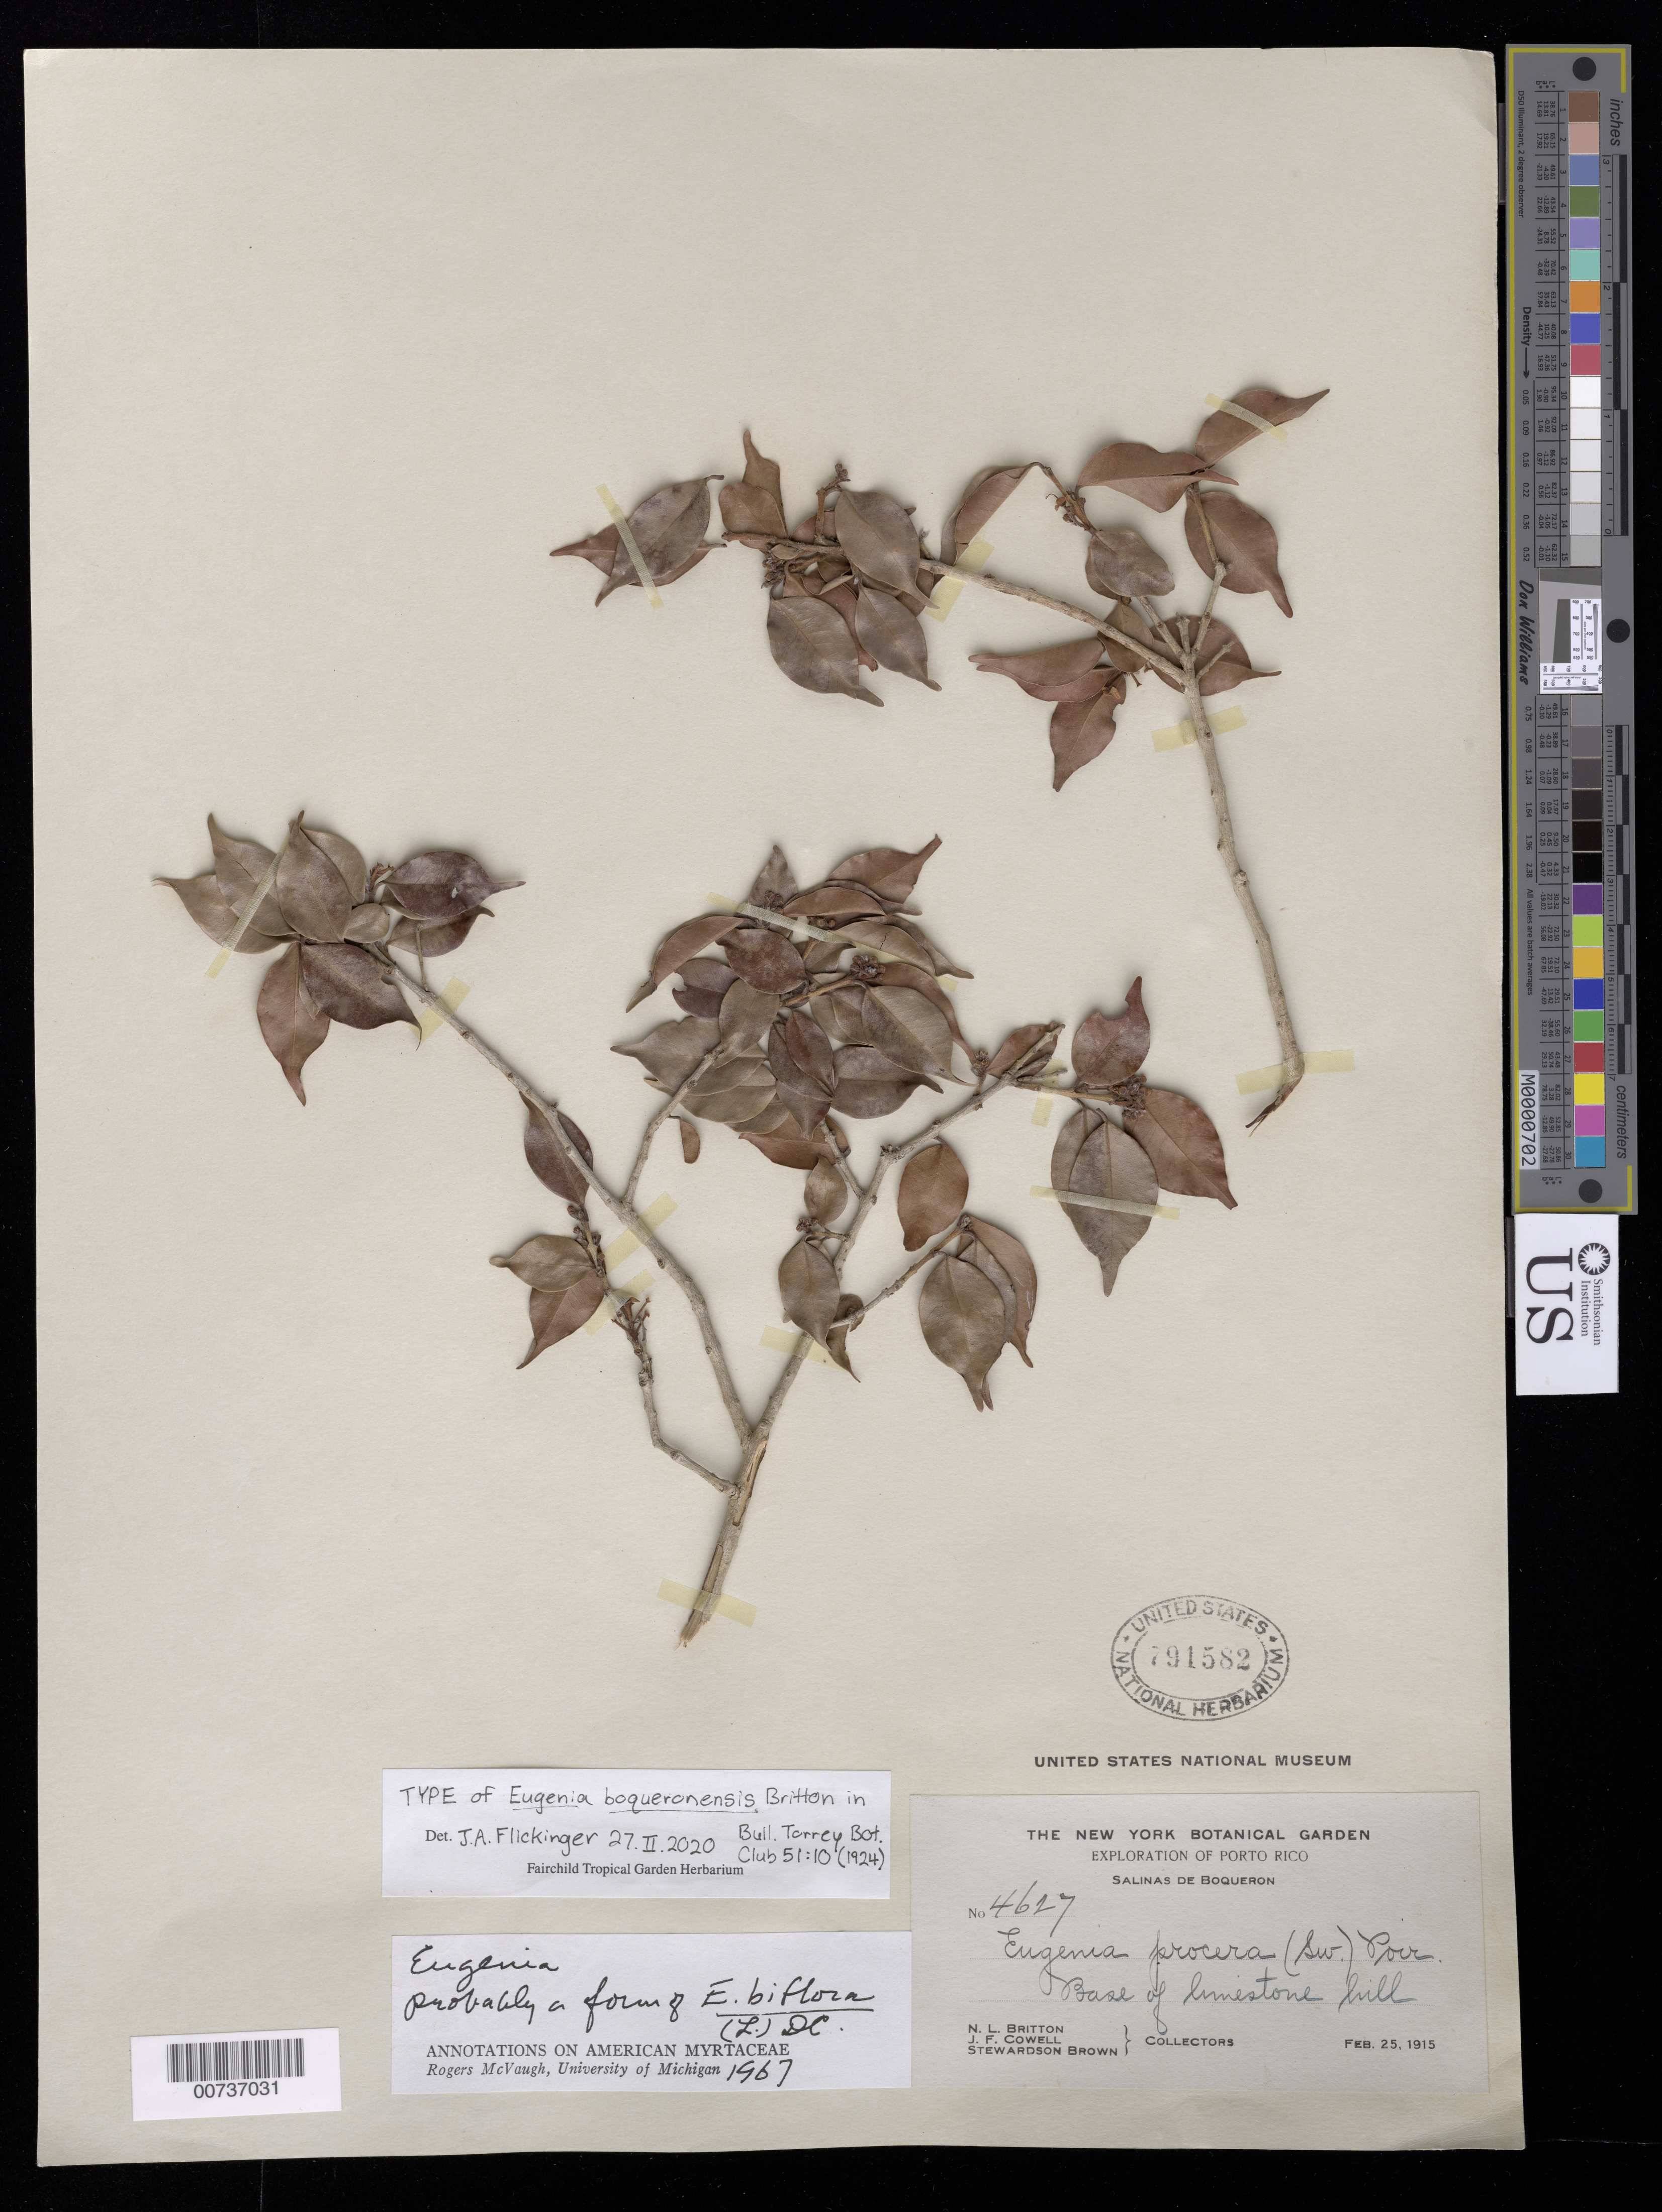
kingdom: Plantae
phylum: Tracheophyta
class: Magnoliopsida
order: Myrtales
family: Myrtaceae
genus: Eugenia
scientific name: Eugenia boqueronensis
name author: Britton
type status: Isotype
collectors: N. Britton, J. F. Cowell & S. Brown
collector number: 4627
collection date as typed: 25 Feb 1915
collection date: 1915-02-25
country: Puerto Rico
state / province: Cabo Rojo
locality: Salinas de Boqueron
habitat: Base of limestone hill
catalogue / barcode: US 791582